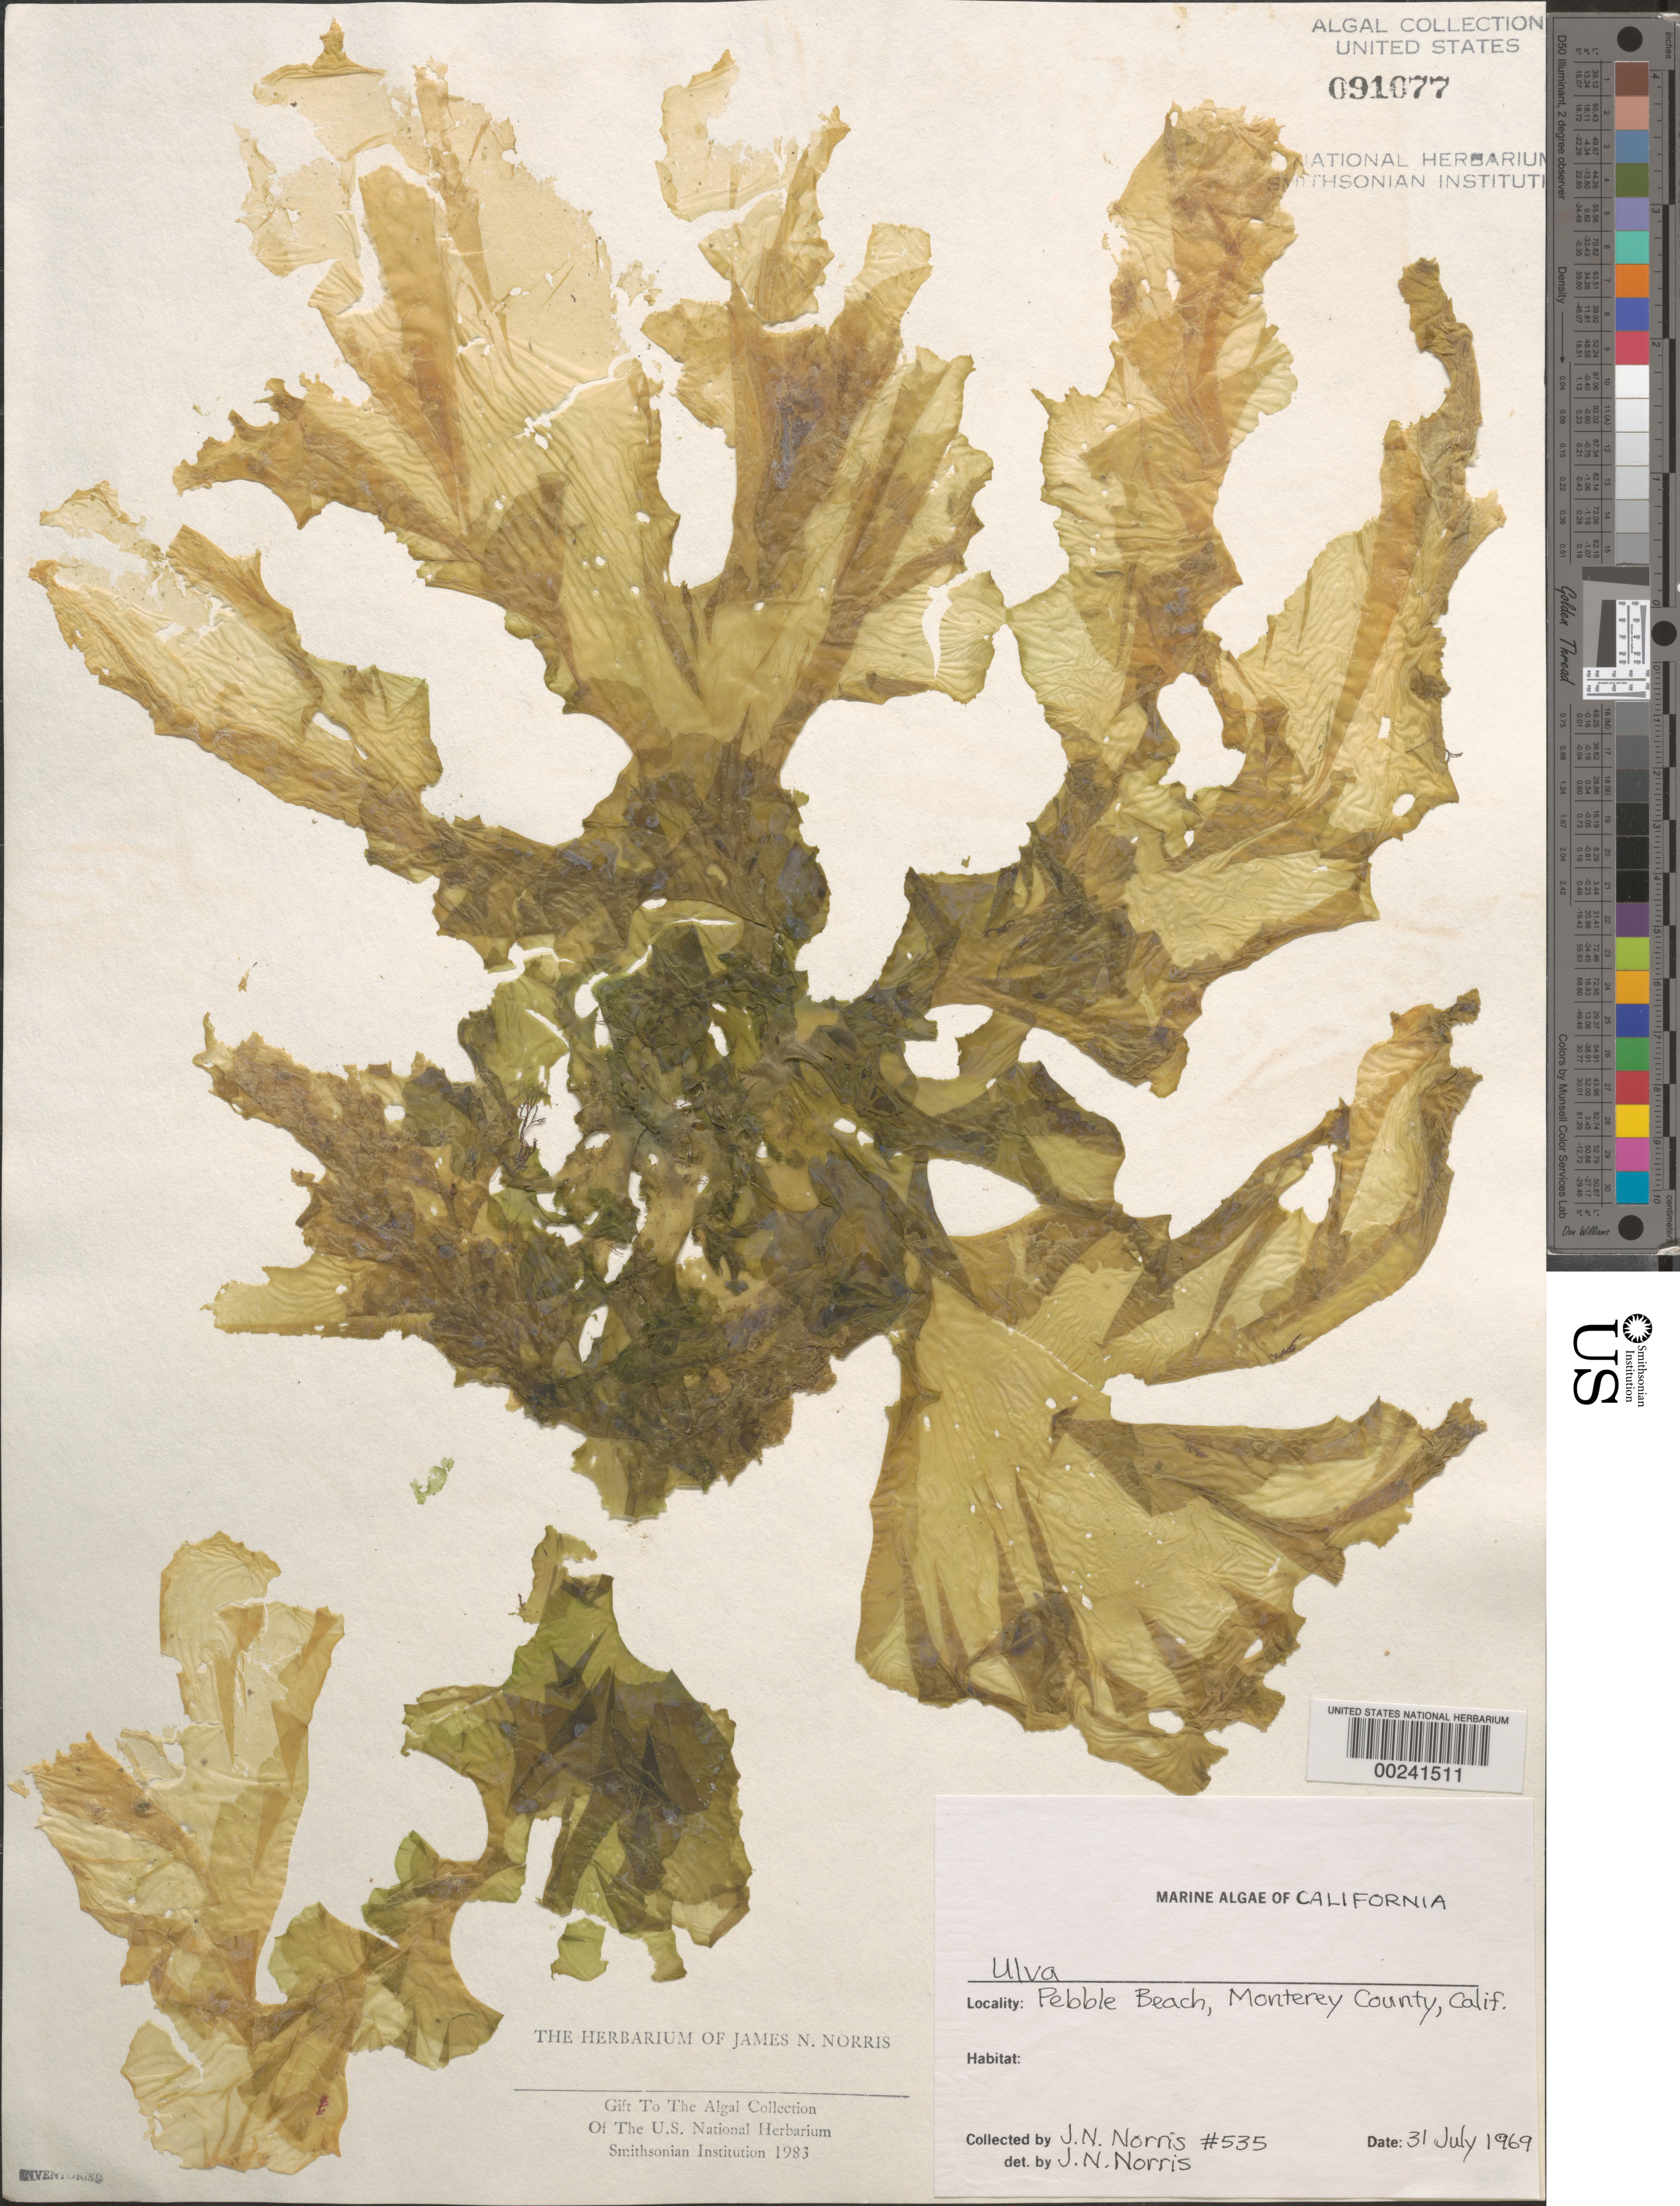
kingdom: Plantae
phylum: Chlorophyta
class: Ulvophyceae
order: Ulvales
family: Ulvaceae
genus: Ulva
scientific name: Ulva sp.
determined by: Norris, James N.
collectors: J. N. Norris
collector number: JN-535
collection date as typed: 31 Jul 1969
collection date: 1969-07-31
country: United States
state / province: California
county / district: Monterey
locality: Pebble Beach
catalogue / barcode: US 91077